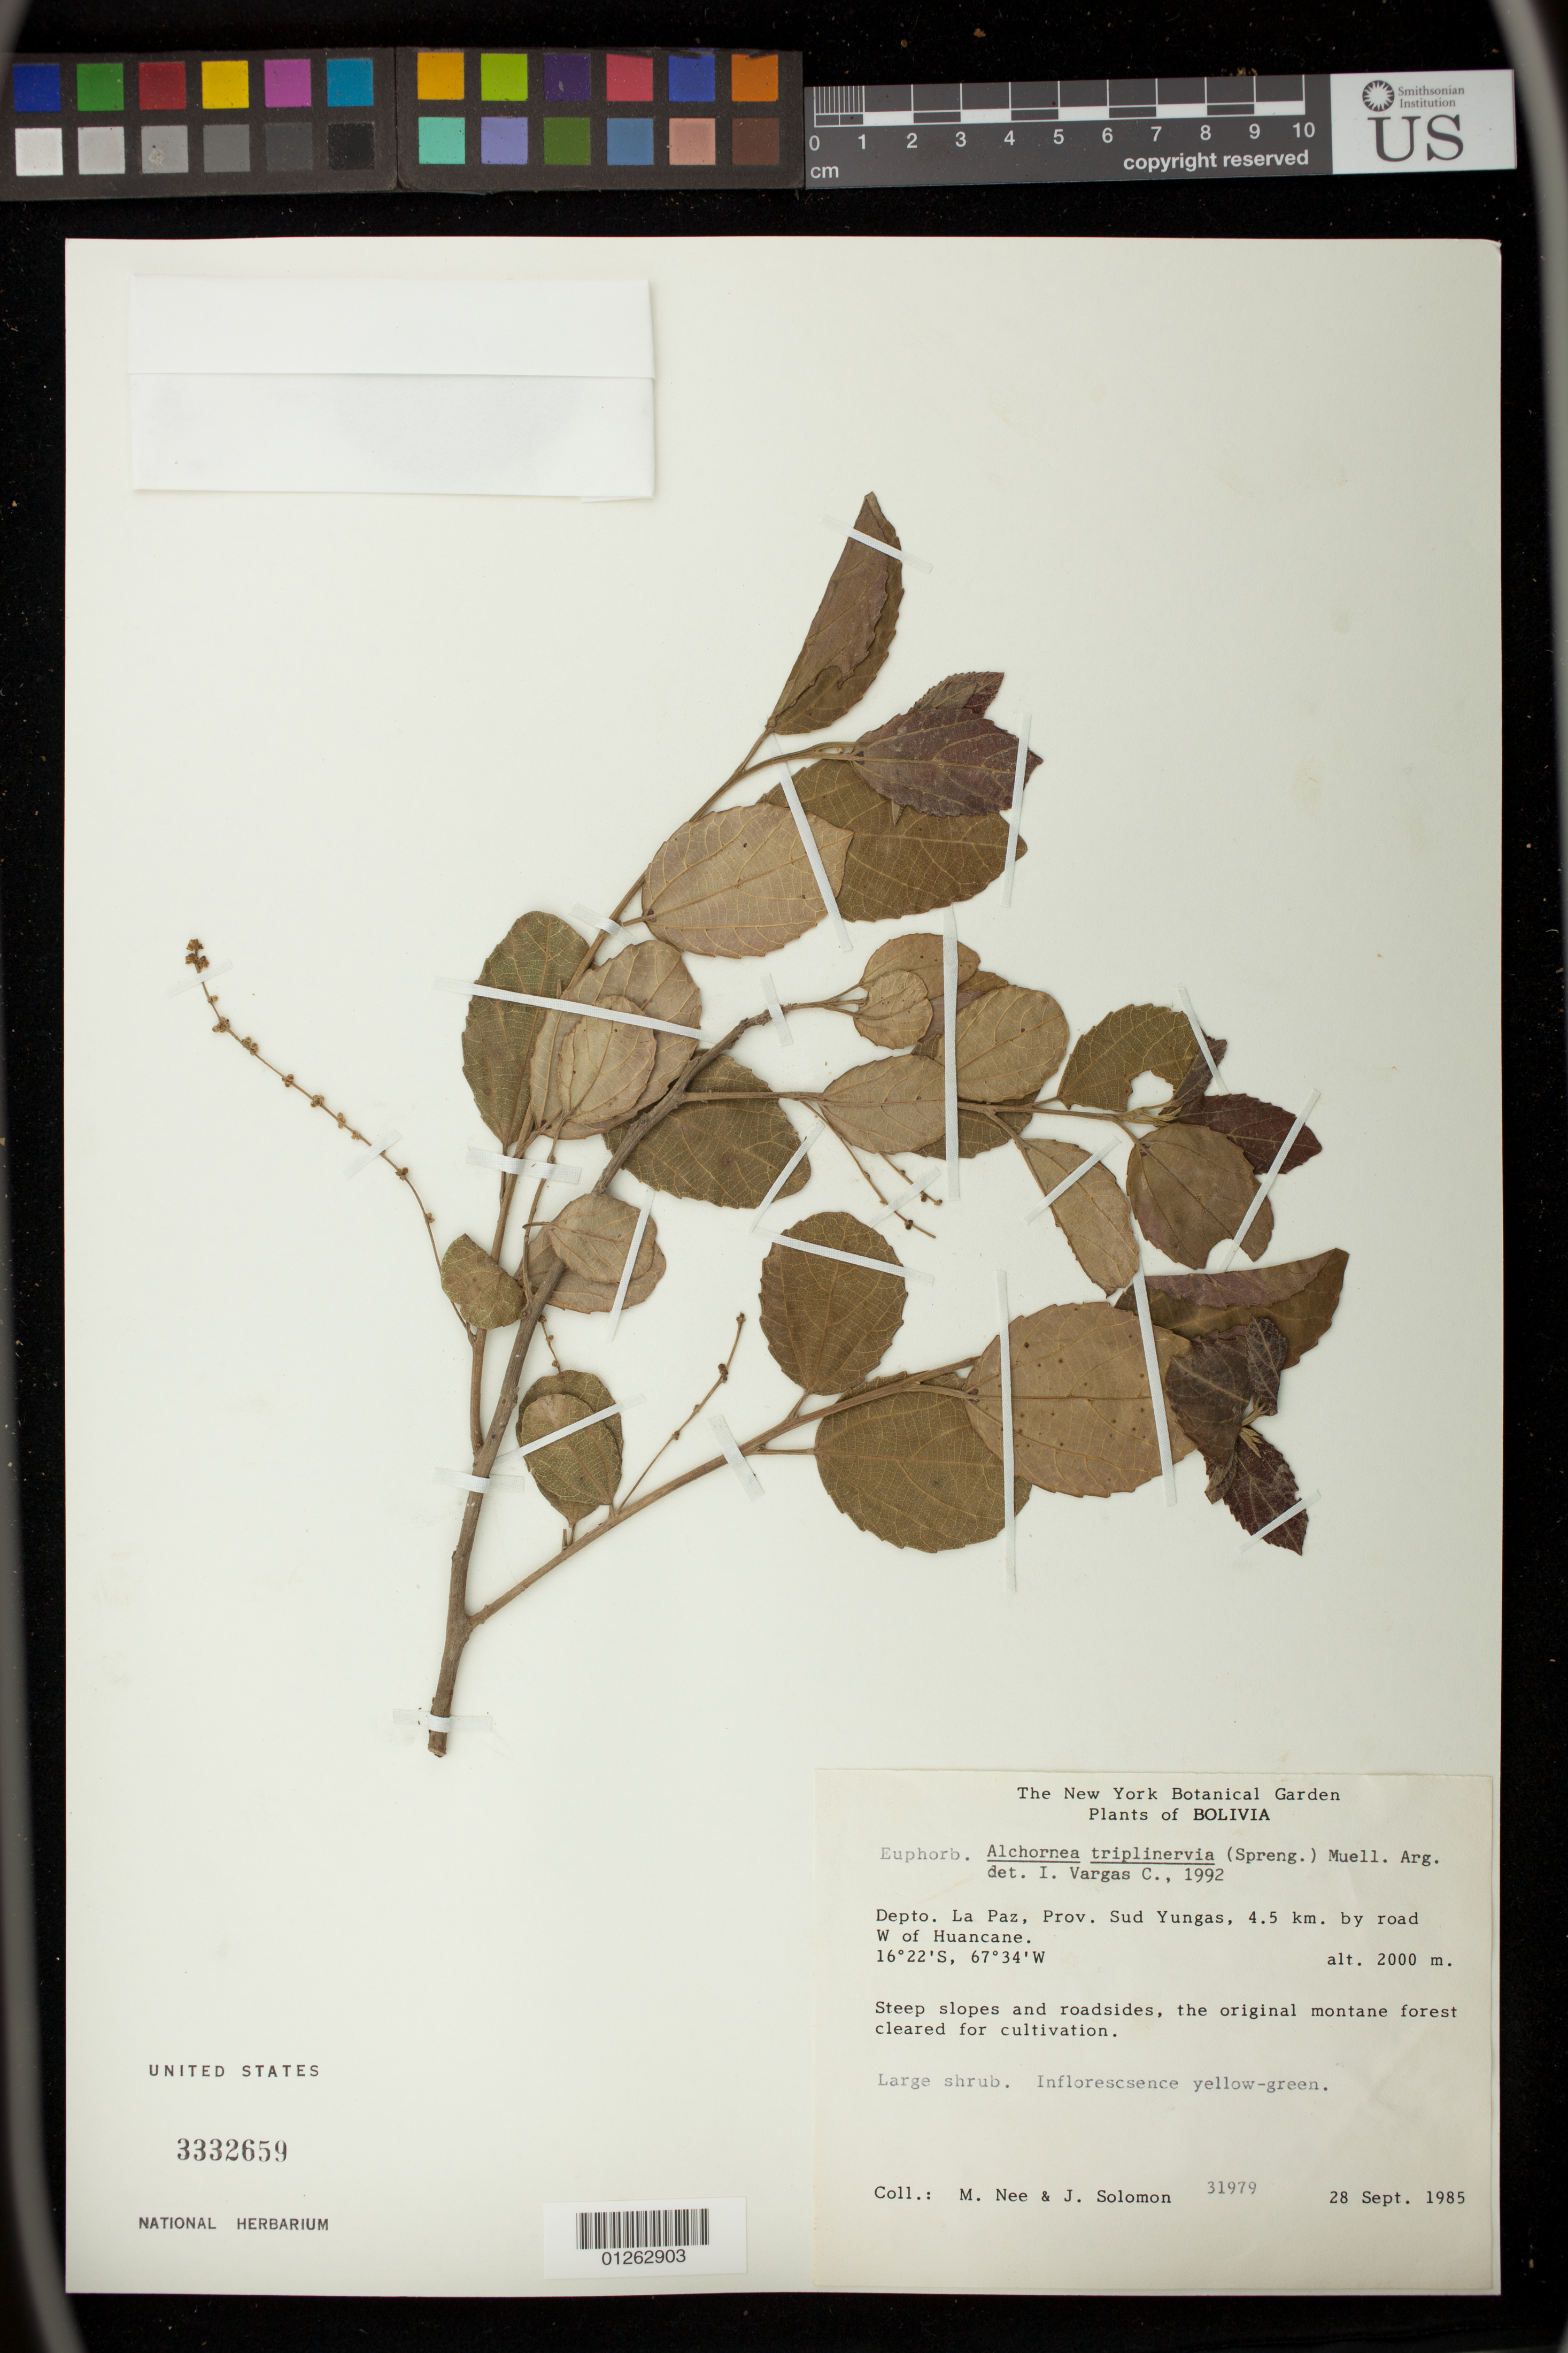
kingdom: Plantae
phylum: Tracheophyta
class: Magnoliopsida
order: Malpighiales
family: Euphorbiaceae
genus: Alchornea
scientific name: Alchornea triplinervia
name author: (Spreng.) Müll. Arg.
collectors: M. Nee & J. Solomon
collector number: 31979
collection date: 1985-09-28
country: Bolivia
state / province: La Paz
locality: Sud Yungas, 4.5 km. by road W. of Huancane.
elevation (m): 2000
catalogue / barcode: US 3332659